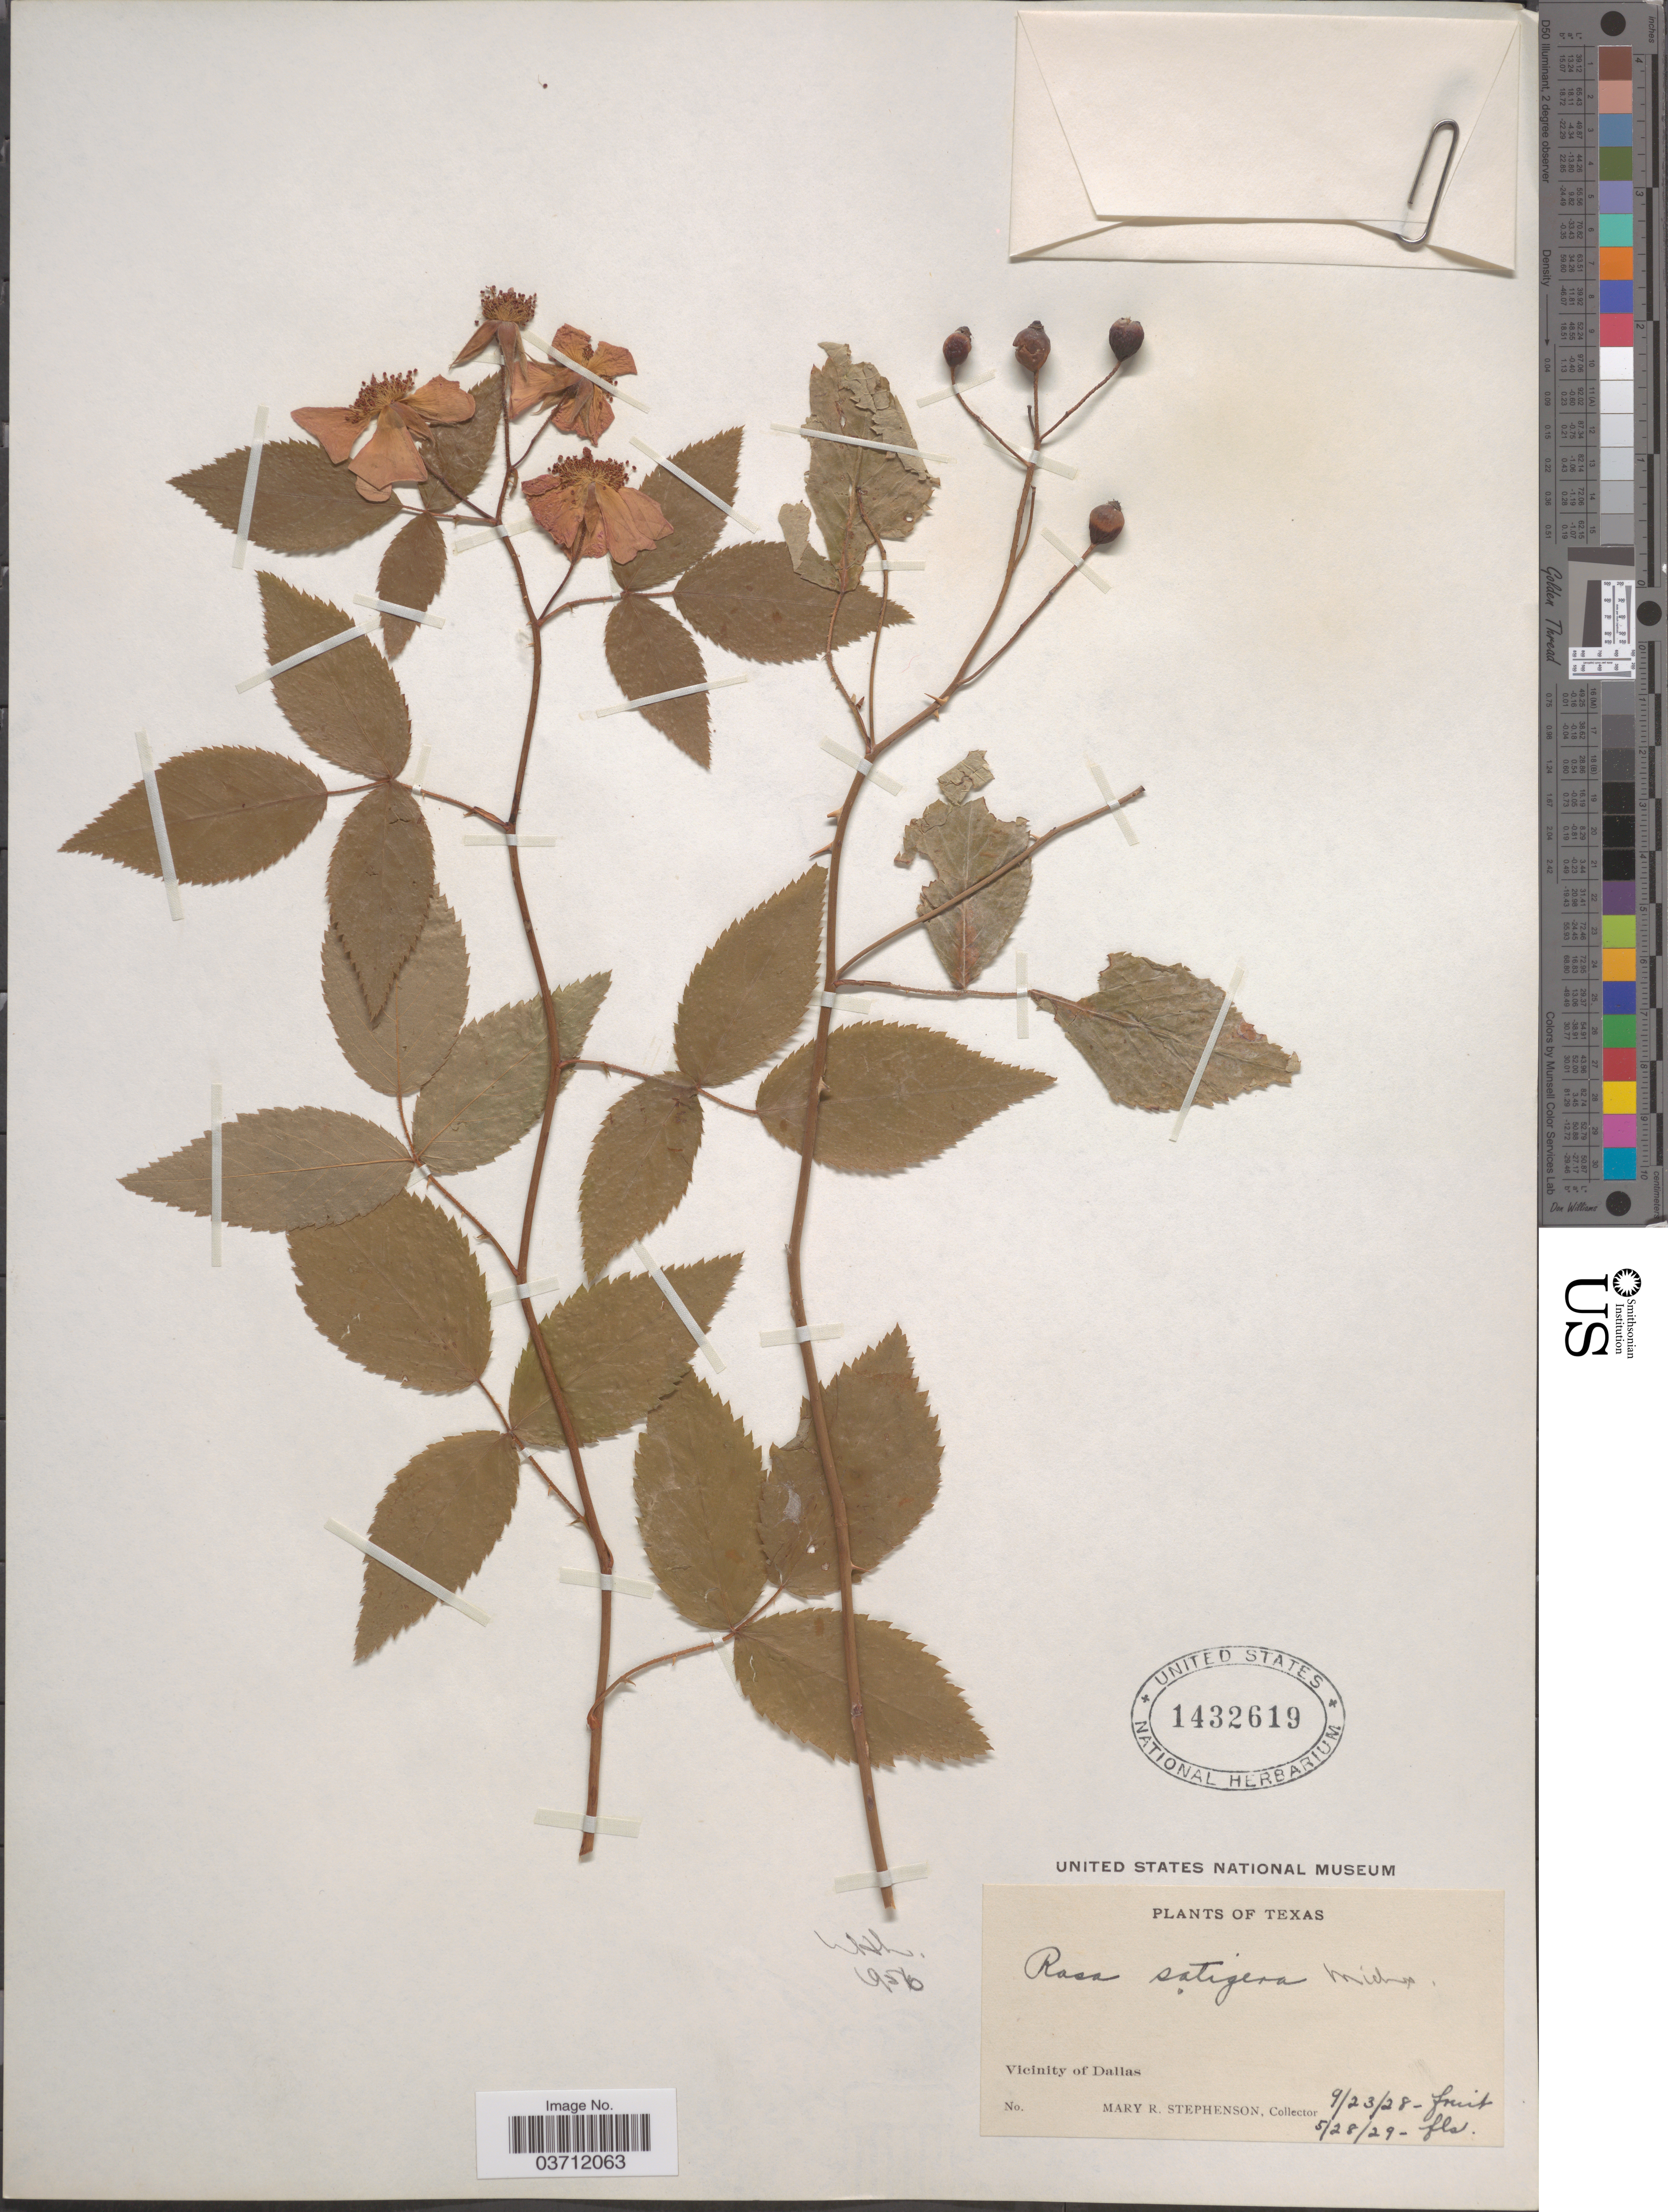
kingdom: Plantae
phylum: Tracheophyta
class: Magnoliopsida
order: Rosales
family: Rosaceae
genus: Rosa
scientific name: Rosa setigera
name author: Michx.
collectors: M. Stephenson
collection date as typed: Transcribed d/m/y: 23/9/28 to 28/5/29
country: United States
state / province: Texas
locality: Vicinity of Dallas.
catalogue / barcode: US 1432619